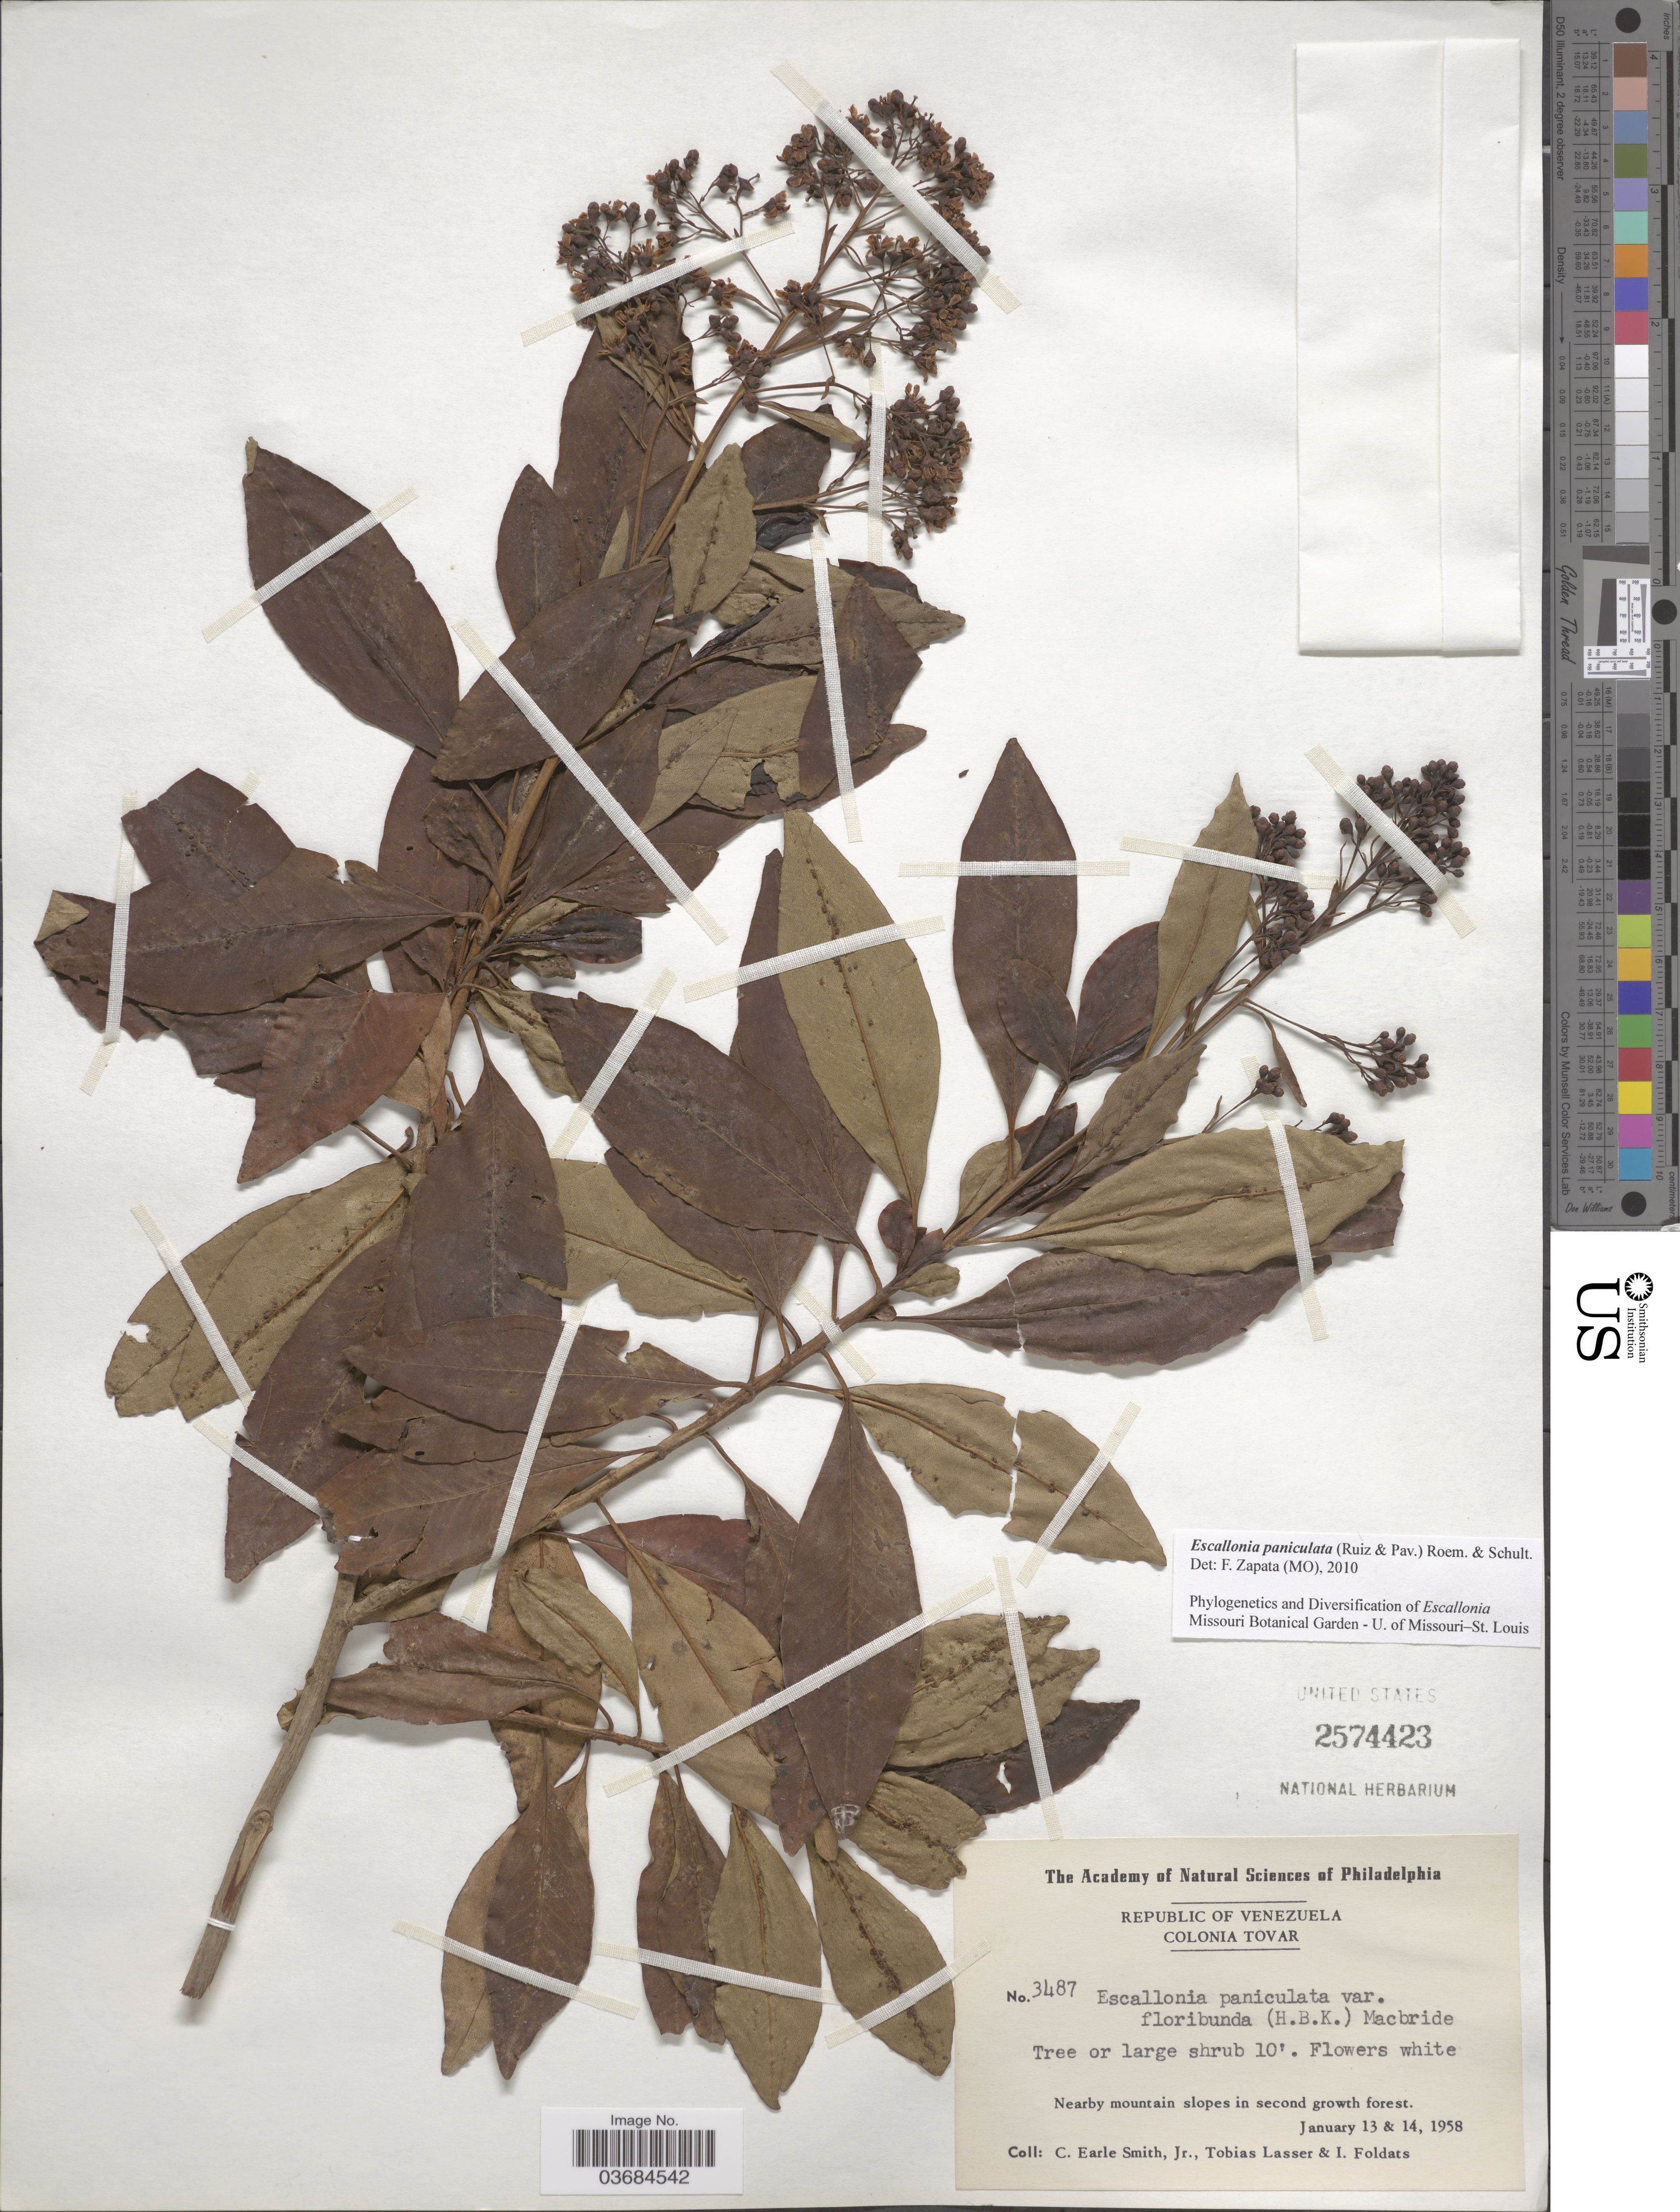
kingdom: Plantae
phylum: Tracheophyta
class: Magnoliopsida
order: Escalloniales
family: Escalloniaceae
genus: Escallonia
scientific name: Escallonia paniculata var. paniculata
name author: (Ruiz & Pav.) Roem. & Schult.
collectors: C. E. Smith Jr., T. Lasser & I. Foldats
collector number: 3487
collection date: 1958-01-13/1958-01-14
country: Venezuela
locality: Republic of Venezuela. Colonia Tovar. Nearby mountain slopes in second growth forest.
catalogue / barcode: US 2574423